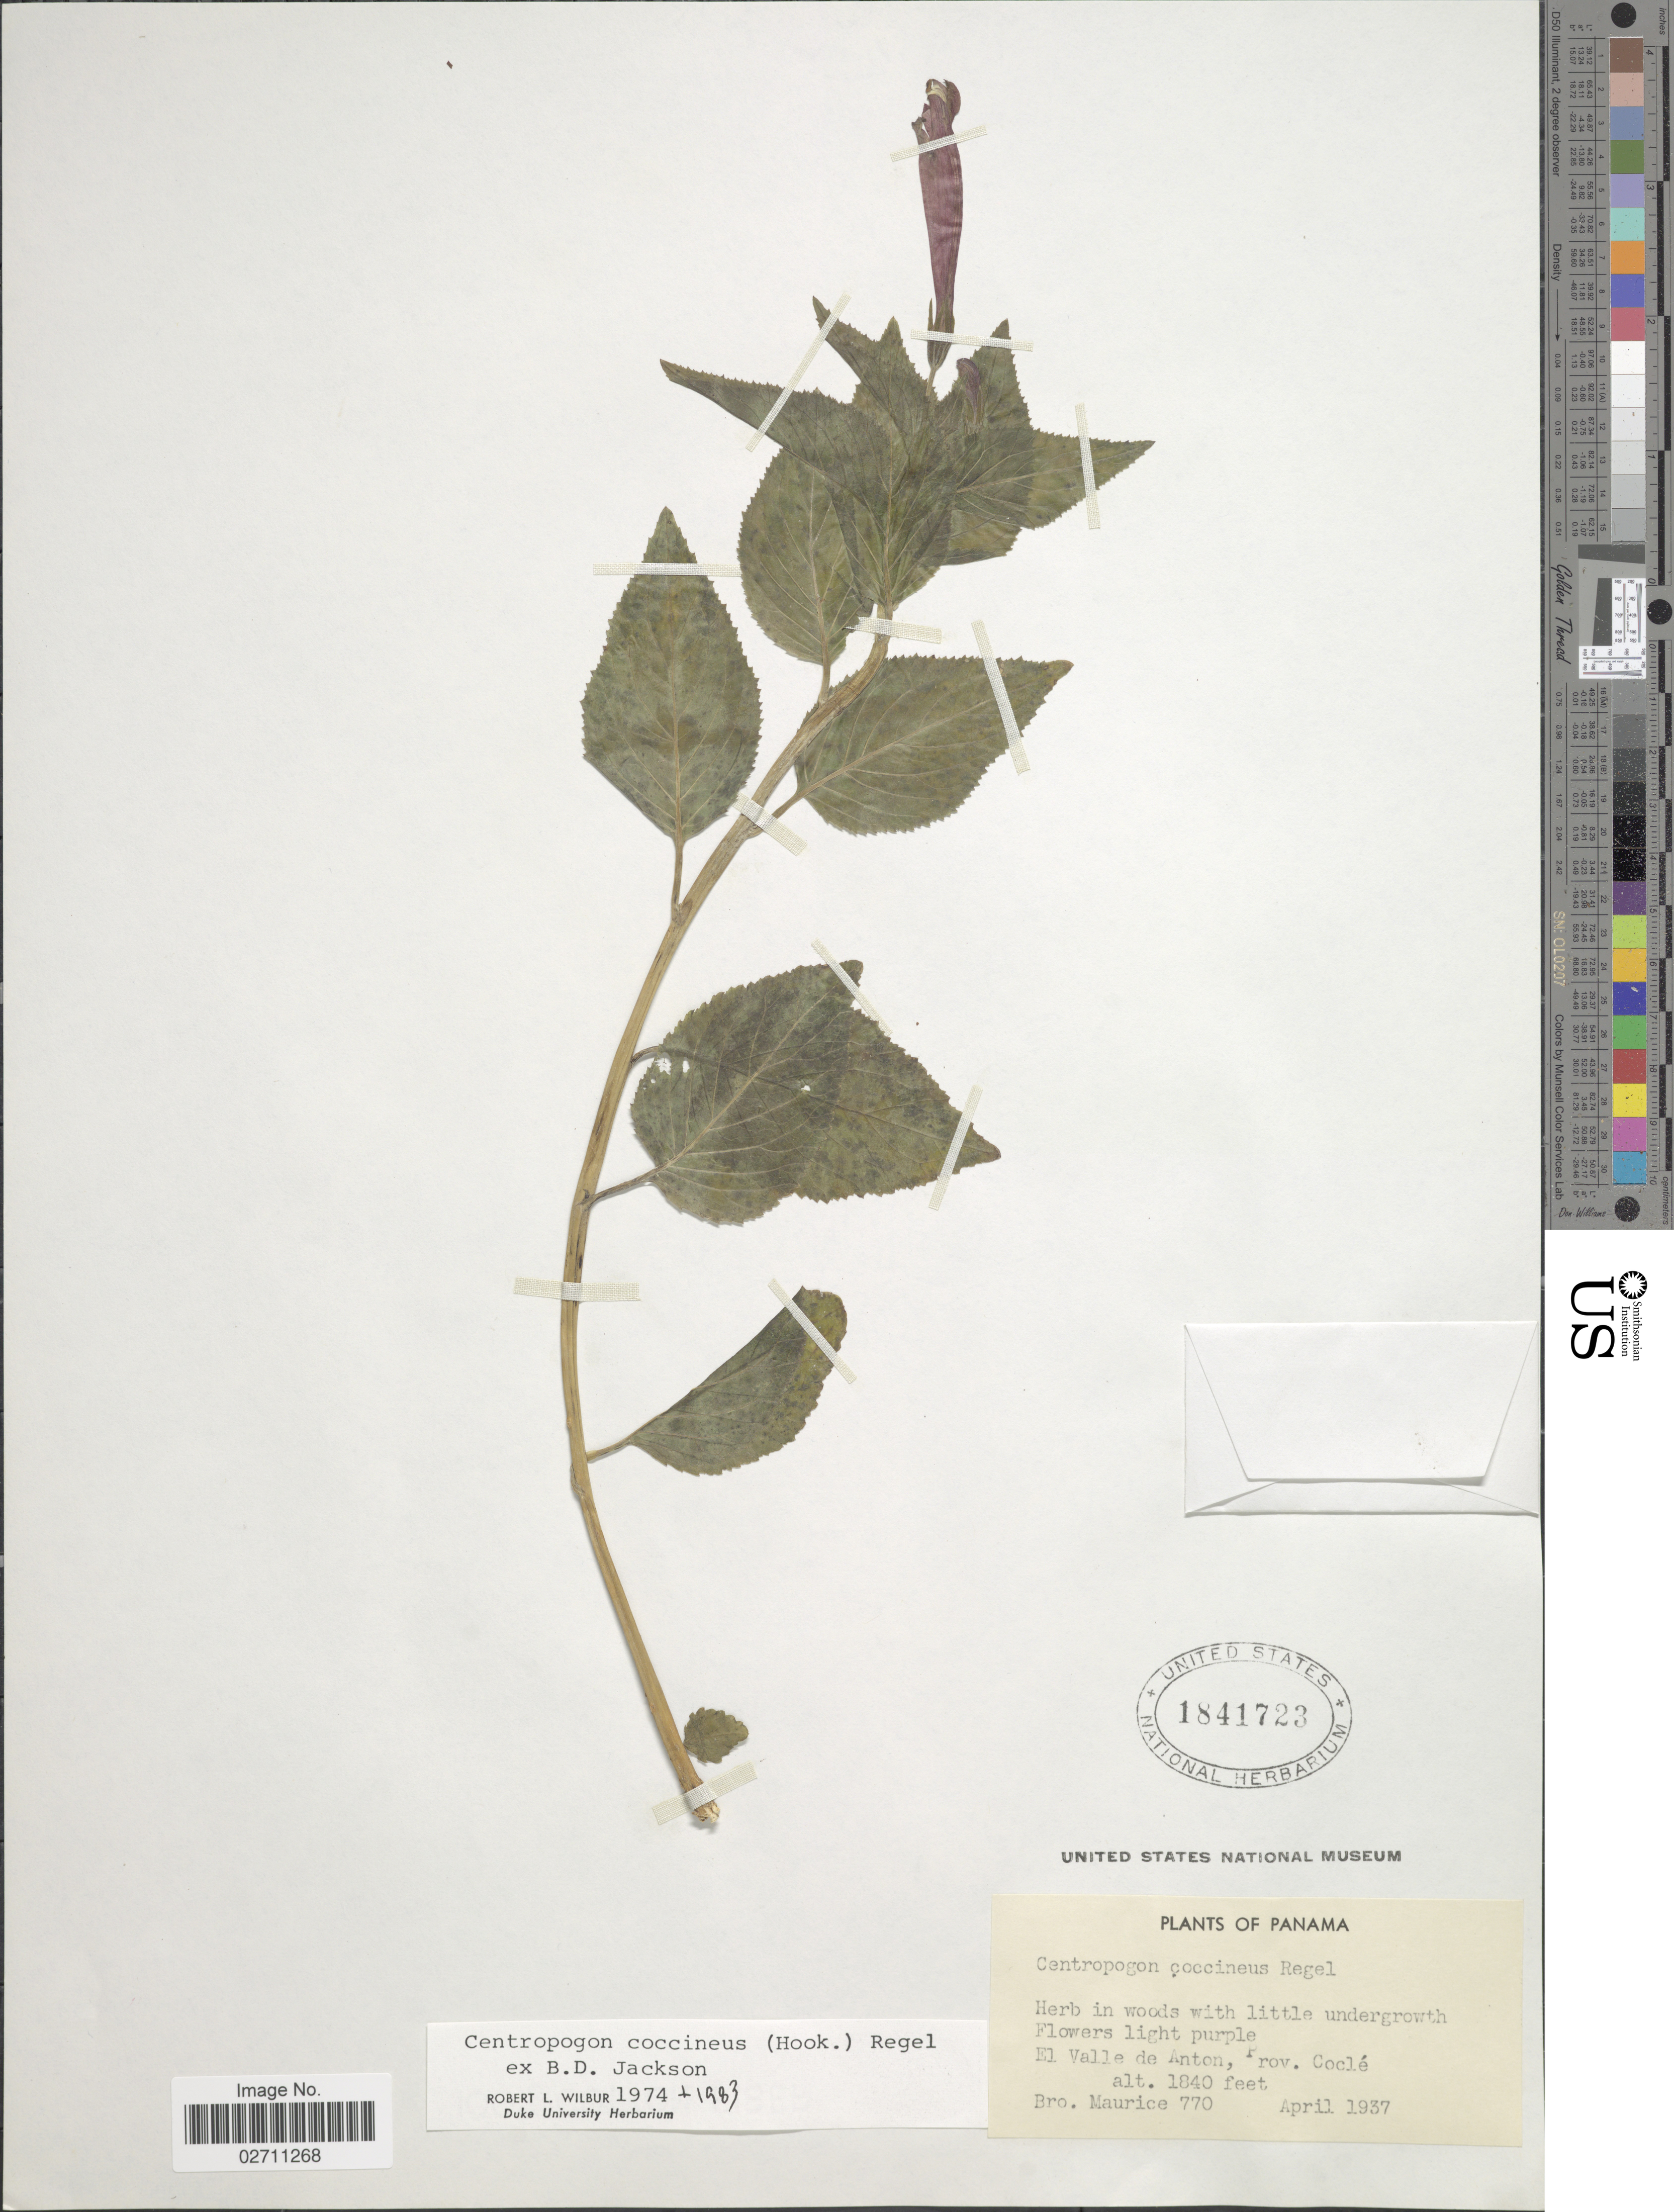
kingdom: Plantae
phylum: Tracheophyta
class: Magnoliopsida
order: Asterales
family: Campanulaceae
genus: Centropogon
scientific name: Centropogon coccineus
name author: (Hook.) Regel ex B.D. Jacks.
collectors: B. Maurice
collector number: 770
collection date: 1937-04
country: Panama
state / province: Coclé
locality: El Valle de Anton.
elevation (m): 561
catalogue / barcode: US 1841723